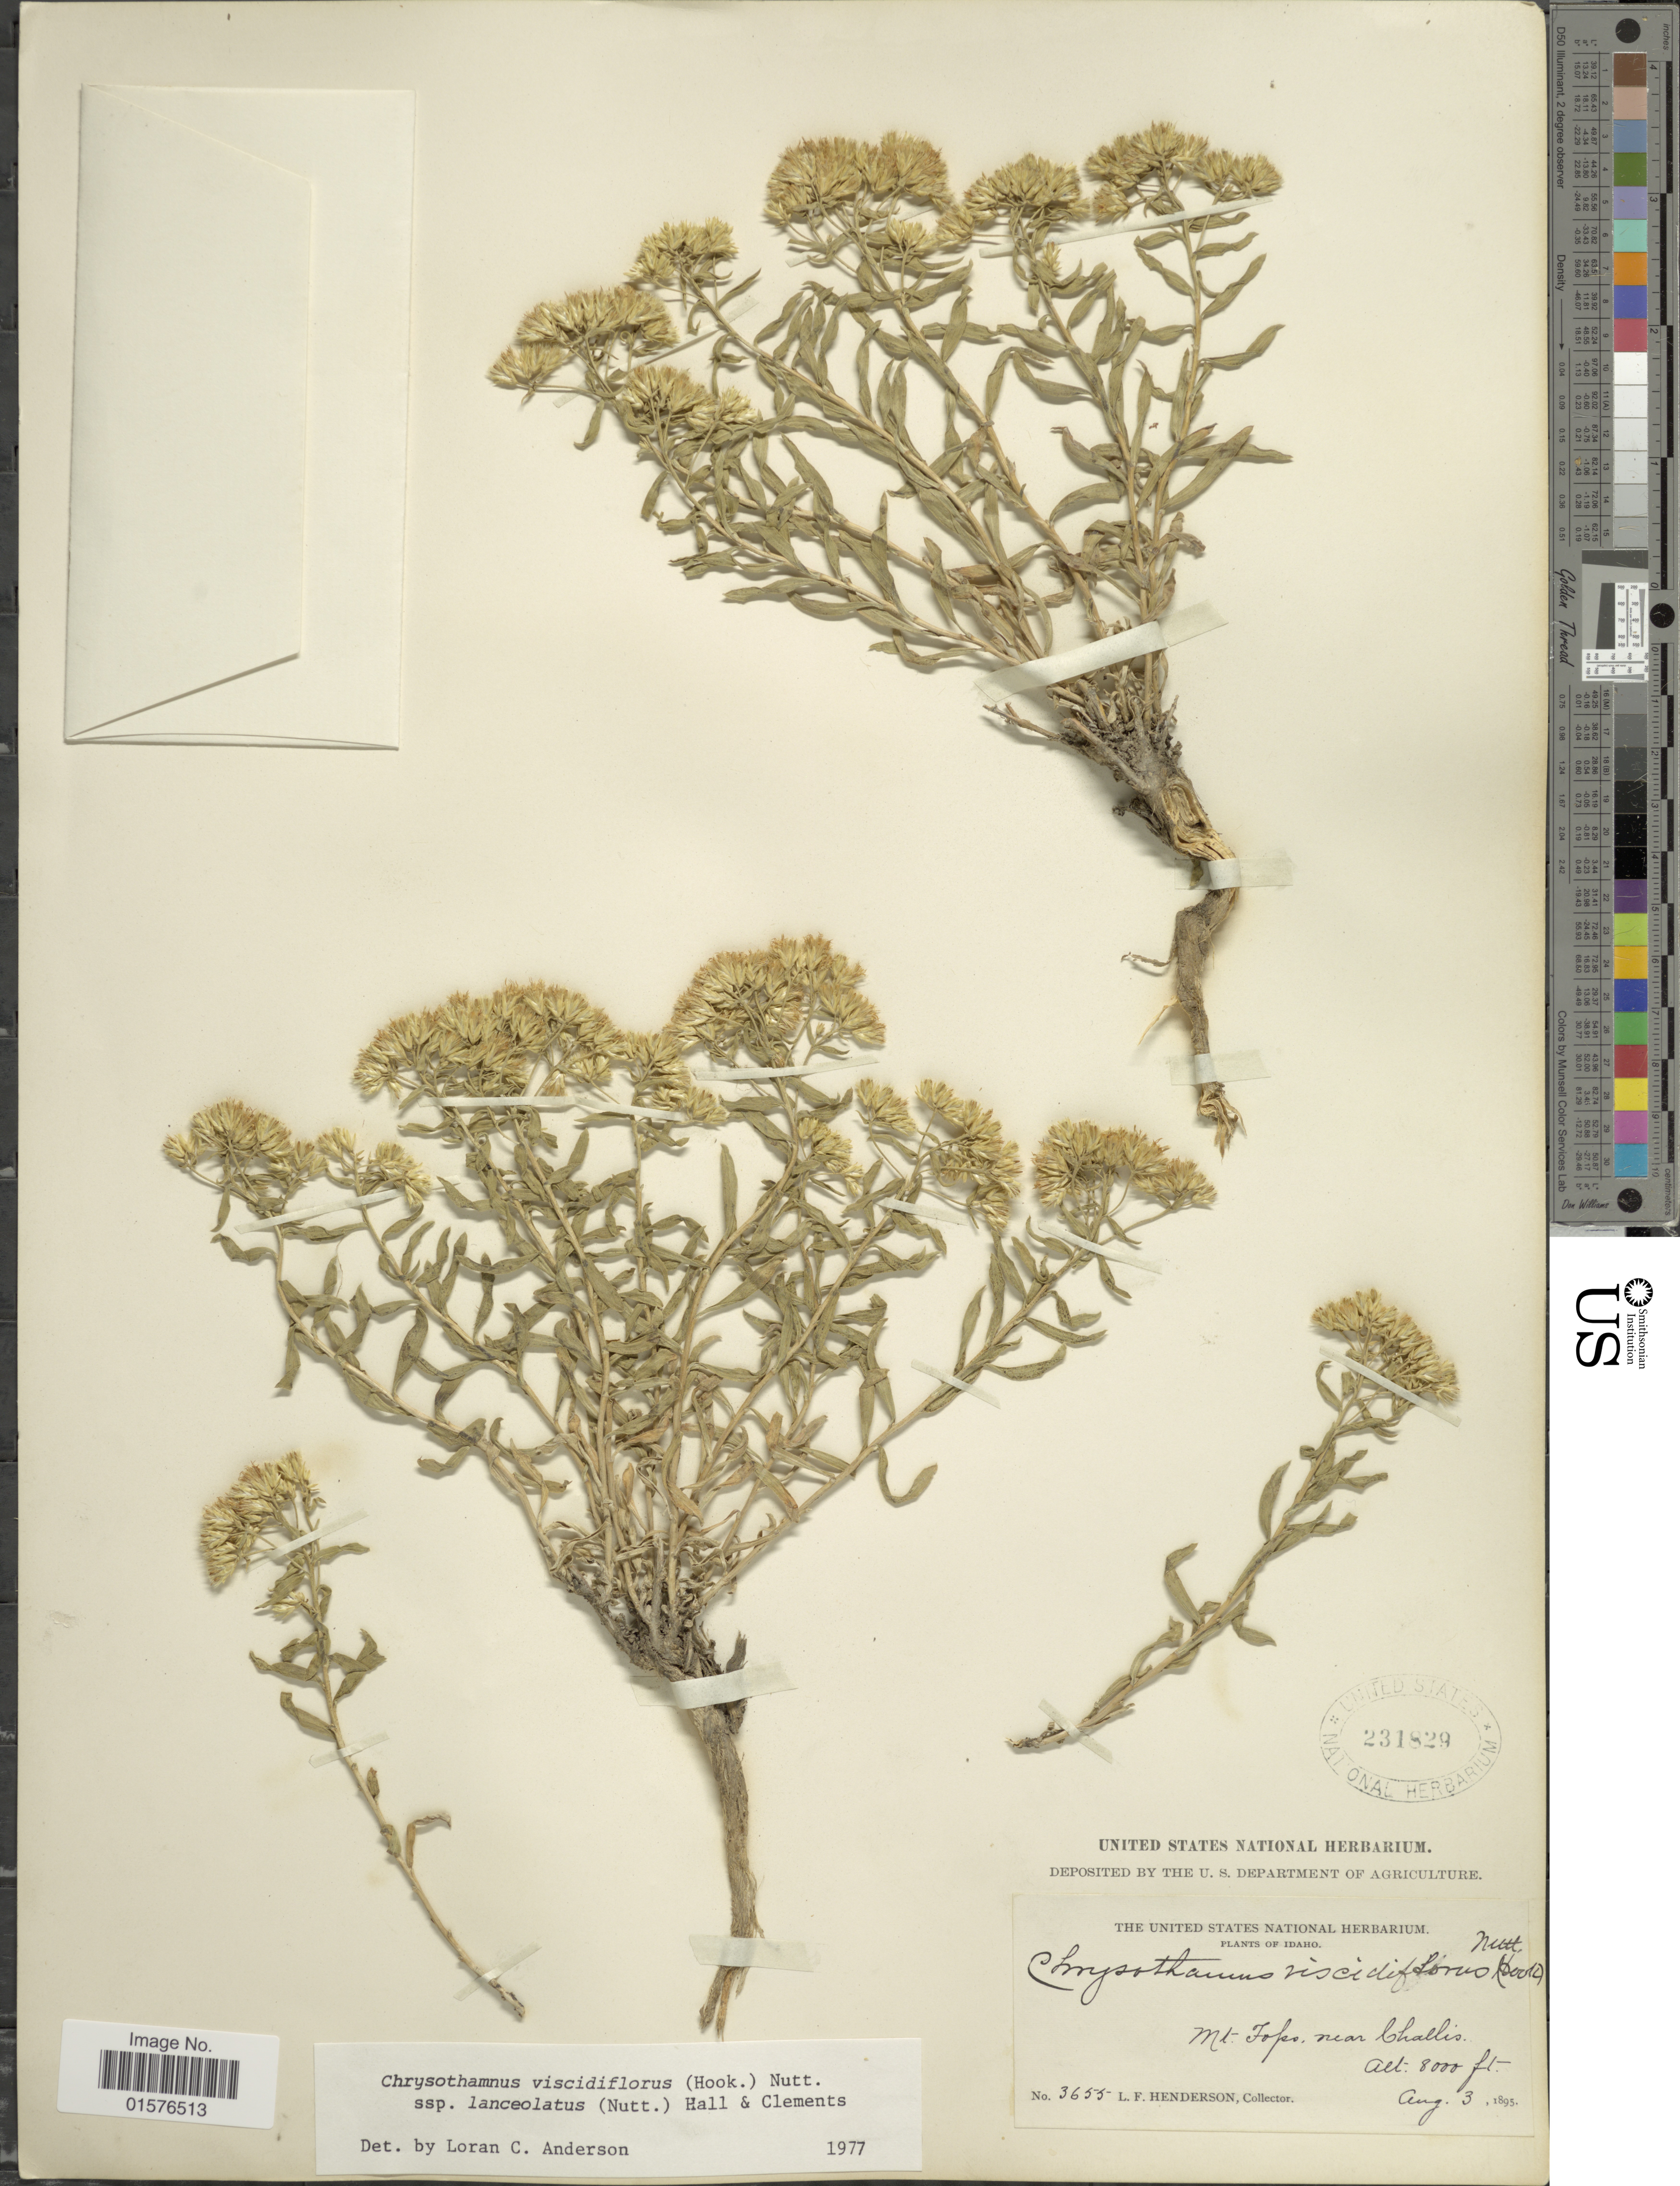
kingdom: Plantae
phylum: Tracheophyta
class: Magnoliopsida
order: Asterales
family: Asteraceae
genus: Chrysothamnus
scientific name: Chrysothamnus viscidiflorus subsp. lanceolatus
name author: (Nutt.) H.M. Hall & Clem.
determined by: Urbatsch, Lowell E., Curator (LSU), Louisiana State University (UNITED STATES)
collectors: L. Henderson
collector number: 3655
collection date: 1895-08-03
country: United States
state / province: Idaho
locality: Mt. Fops, near Challis.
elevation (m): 2438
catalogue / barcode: US 231829